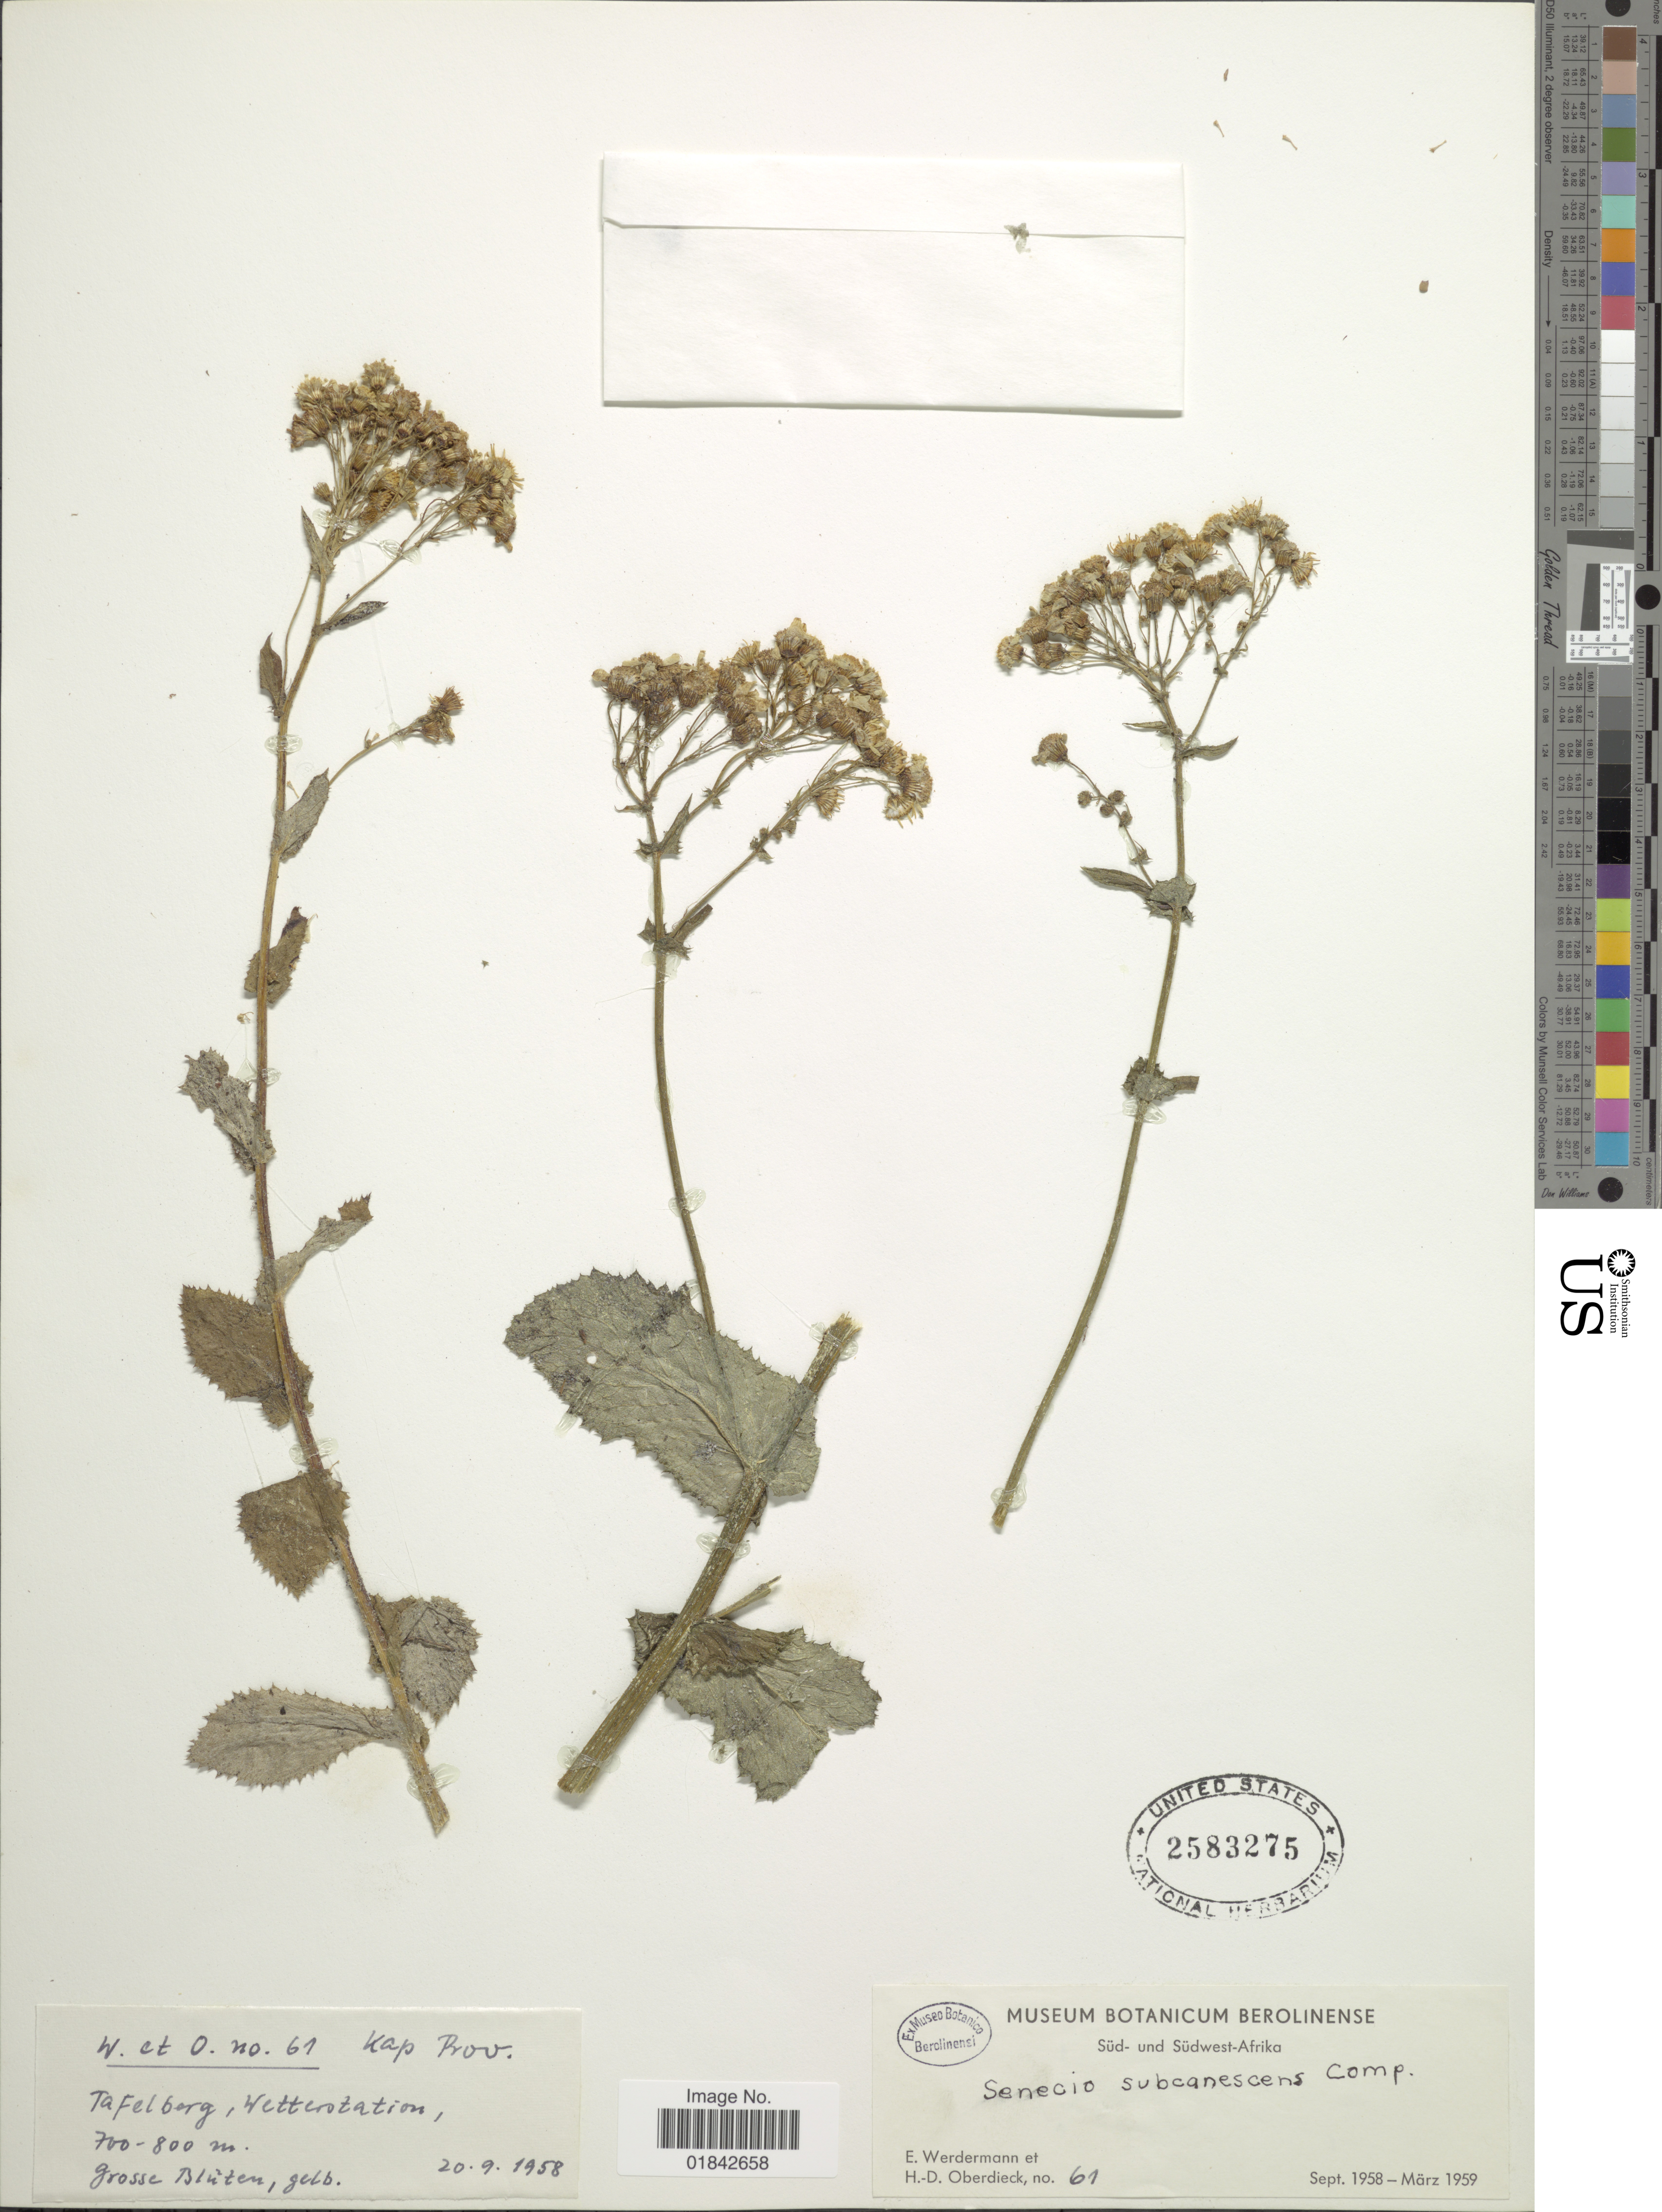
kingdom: Plantae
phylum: Tracheophyta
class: Magnoliopsida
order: Asterales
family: Asteraceae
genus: Senecio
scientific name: Senecio subcanescens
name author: (DC.) Compton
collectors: E. Werdermann & H. Oberdieck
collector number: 61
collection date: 1958-09/1959-03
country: South Africa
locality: Tafelberg, Wetterstation, Sud- and Sudwest-Afrika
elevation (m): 700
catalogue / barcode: US 2583275